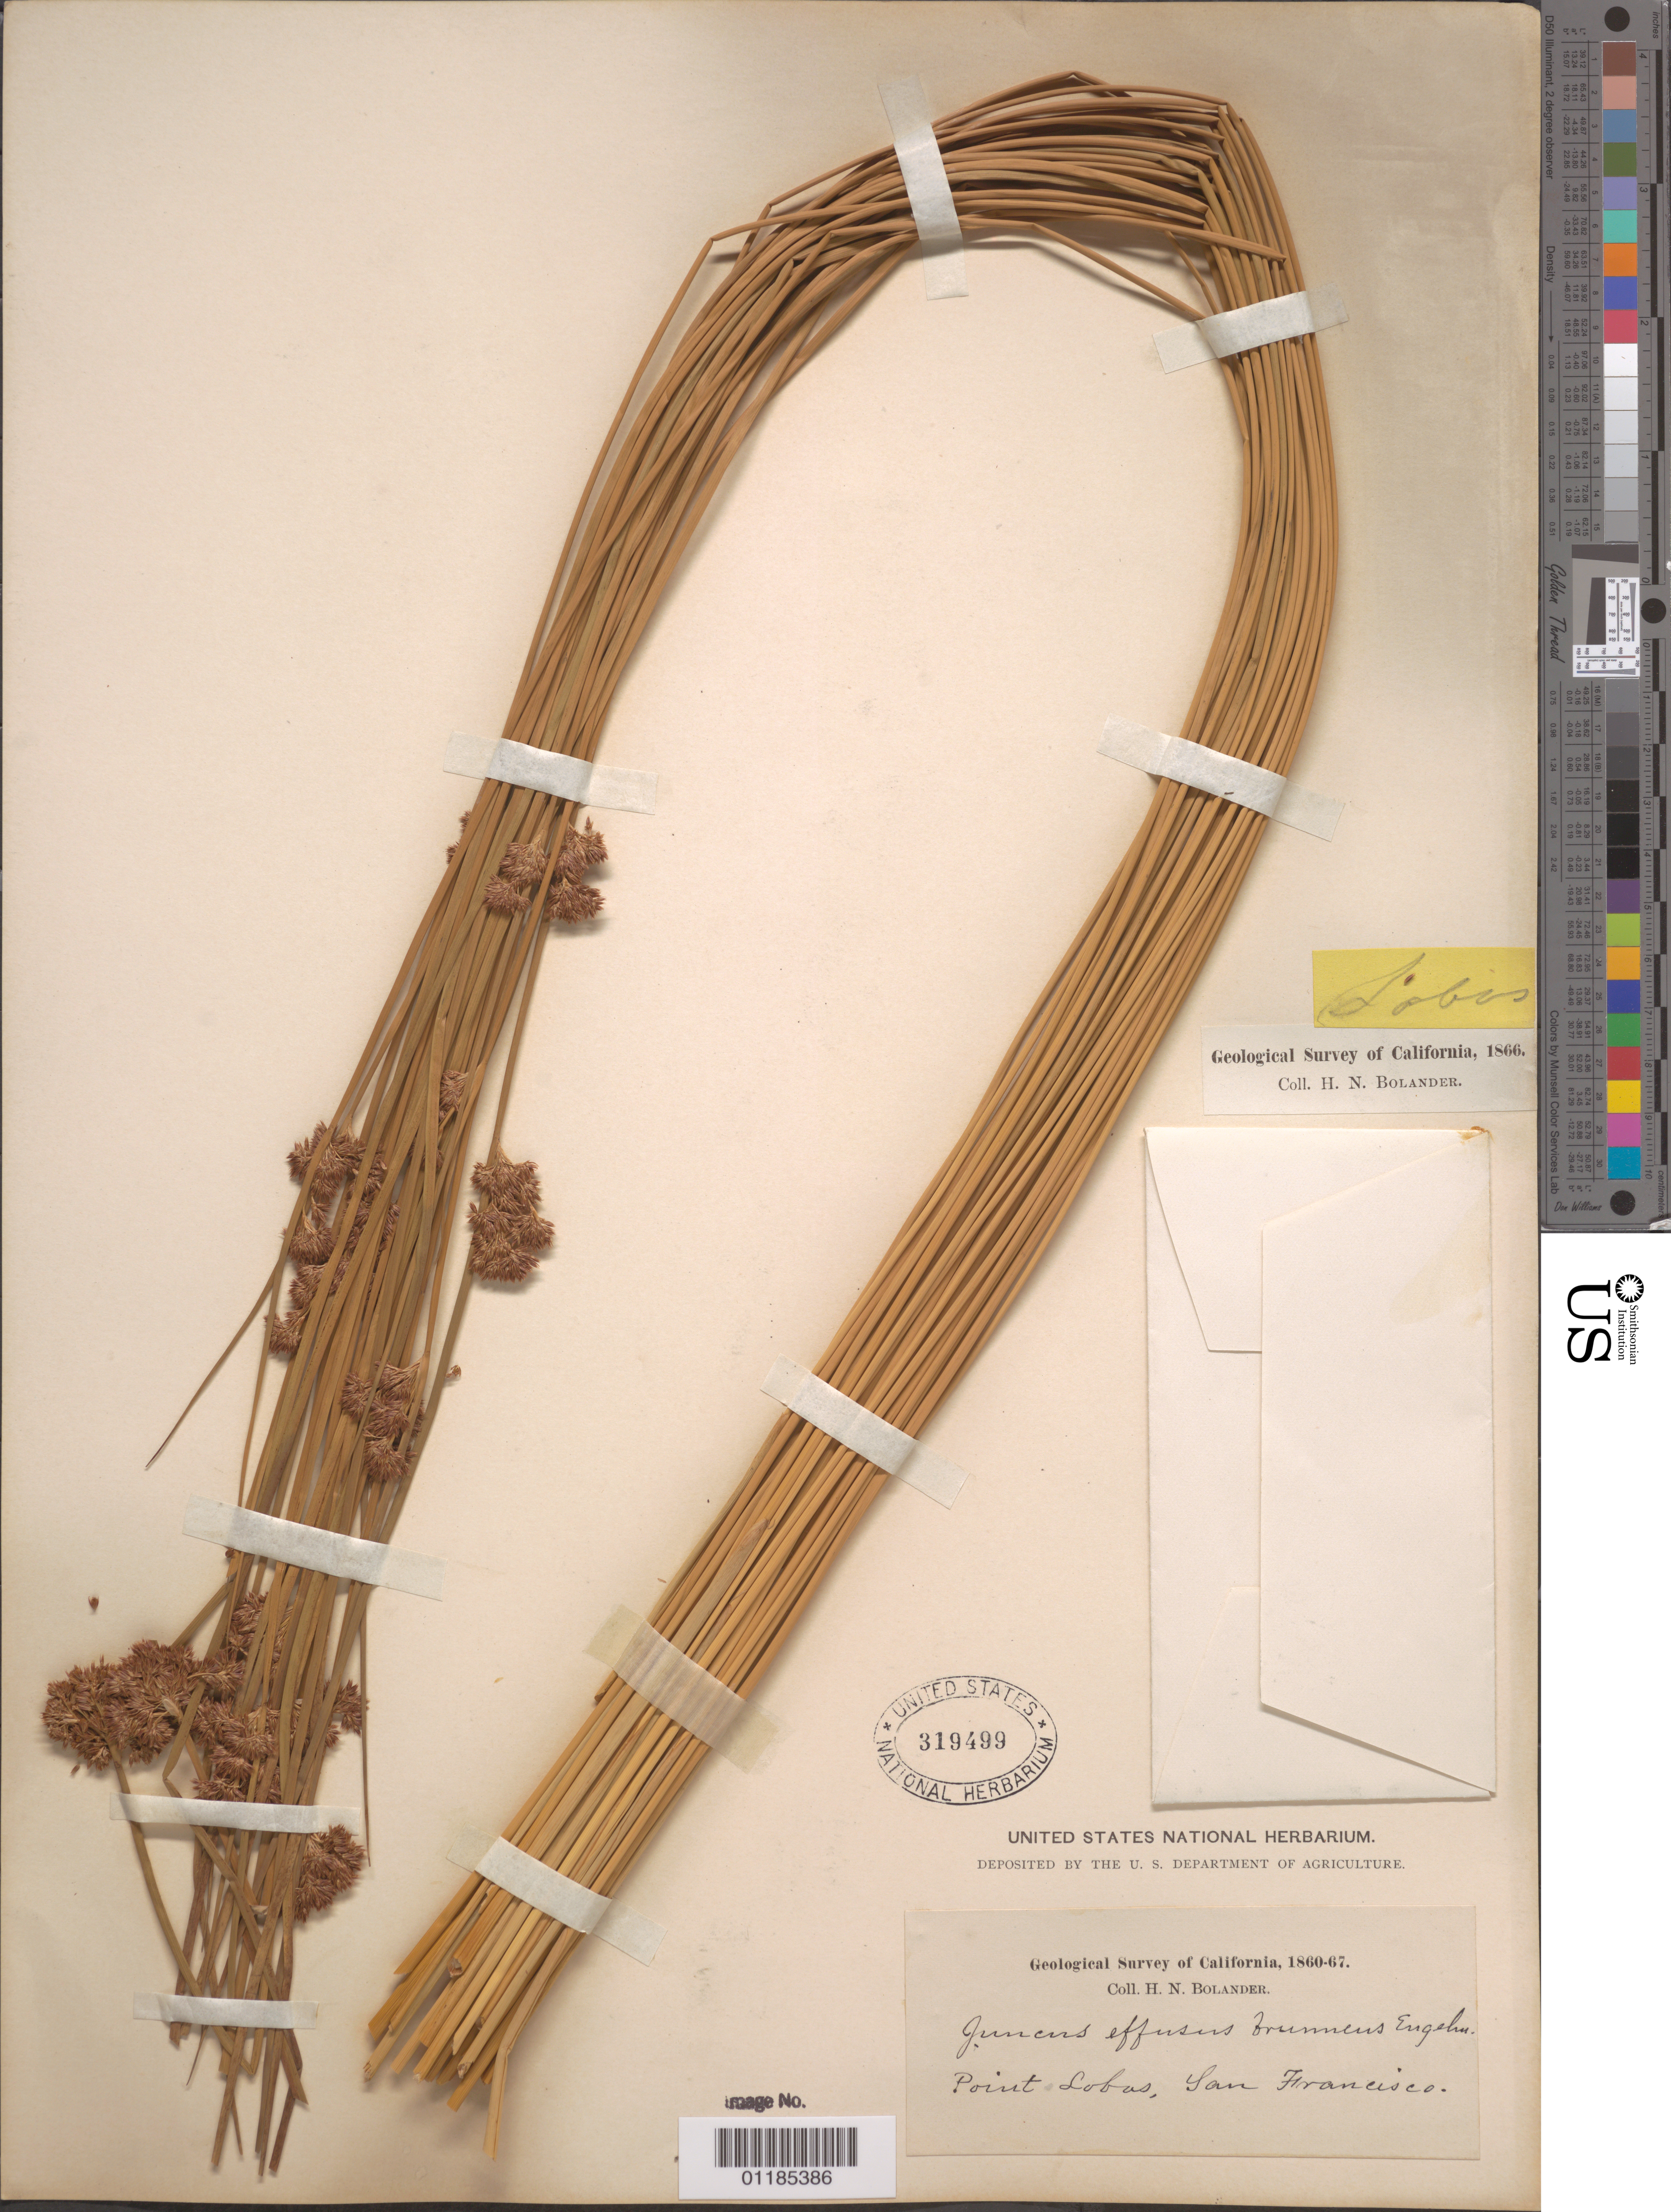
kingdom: Plantae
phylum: Tracheophyta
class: Liliopsida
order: Poales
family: Juncaceae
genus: Juncus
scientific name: Juncus effusus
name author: L.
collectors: H. Bolander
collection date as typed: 1860 to -- --- 1867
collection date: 1860/1867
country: United States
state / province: California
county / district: San Francisco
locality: Point Lobos, San Francisco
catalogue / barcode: US 319499